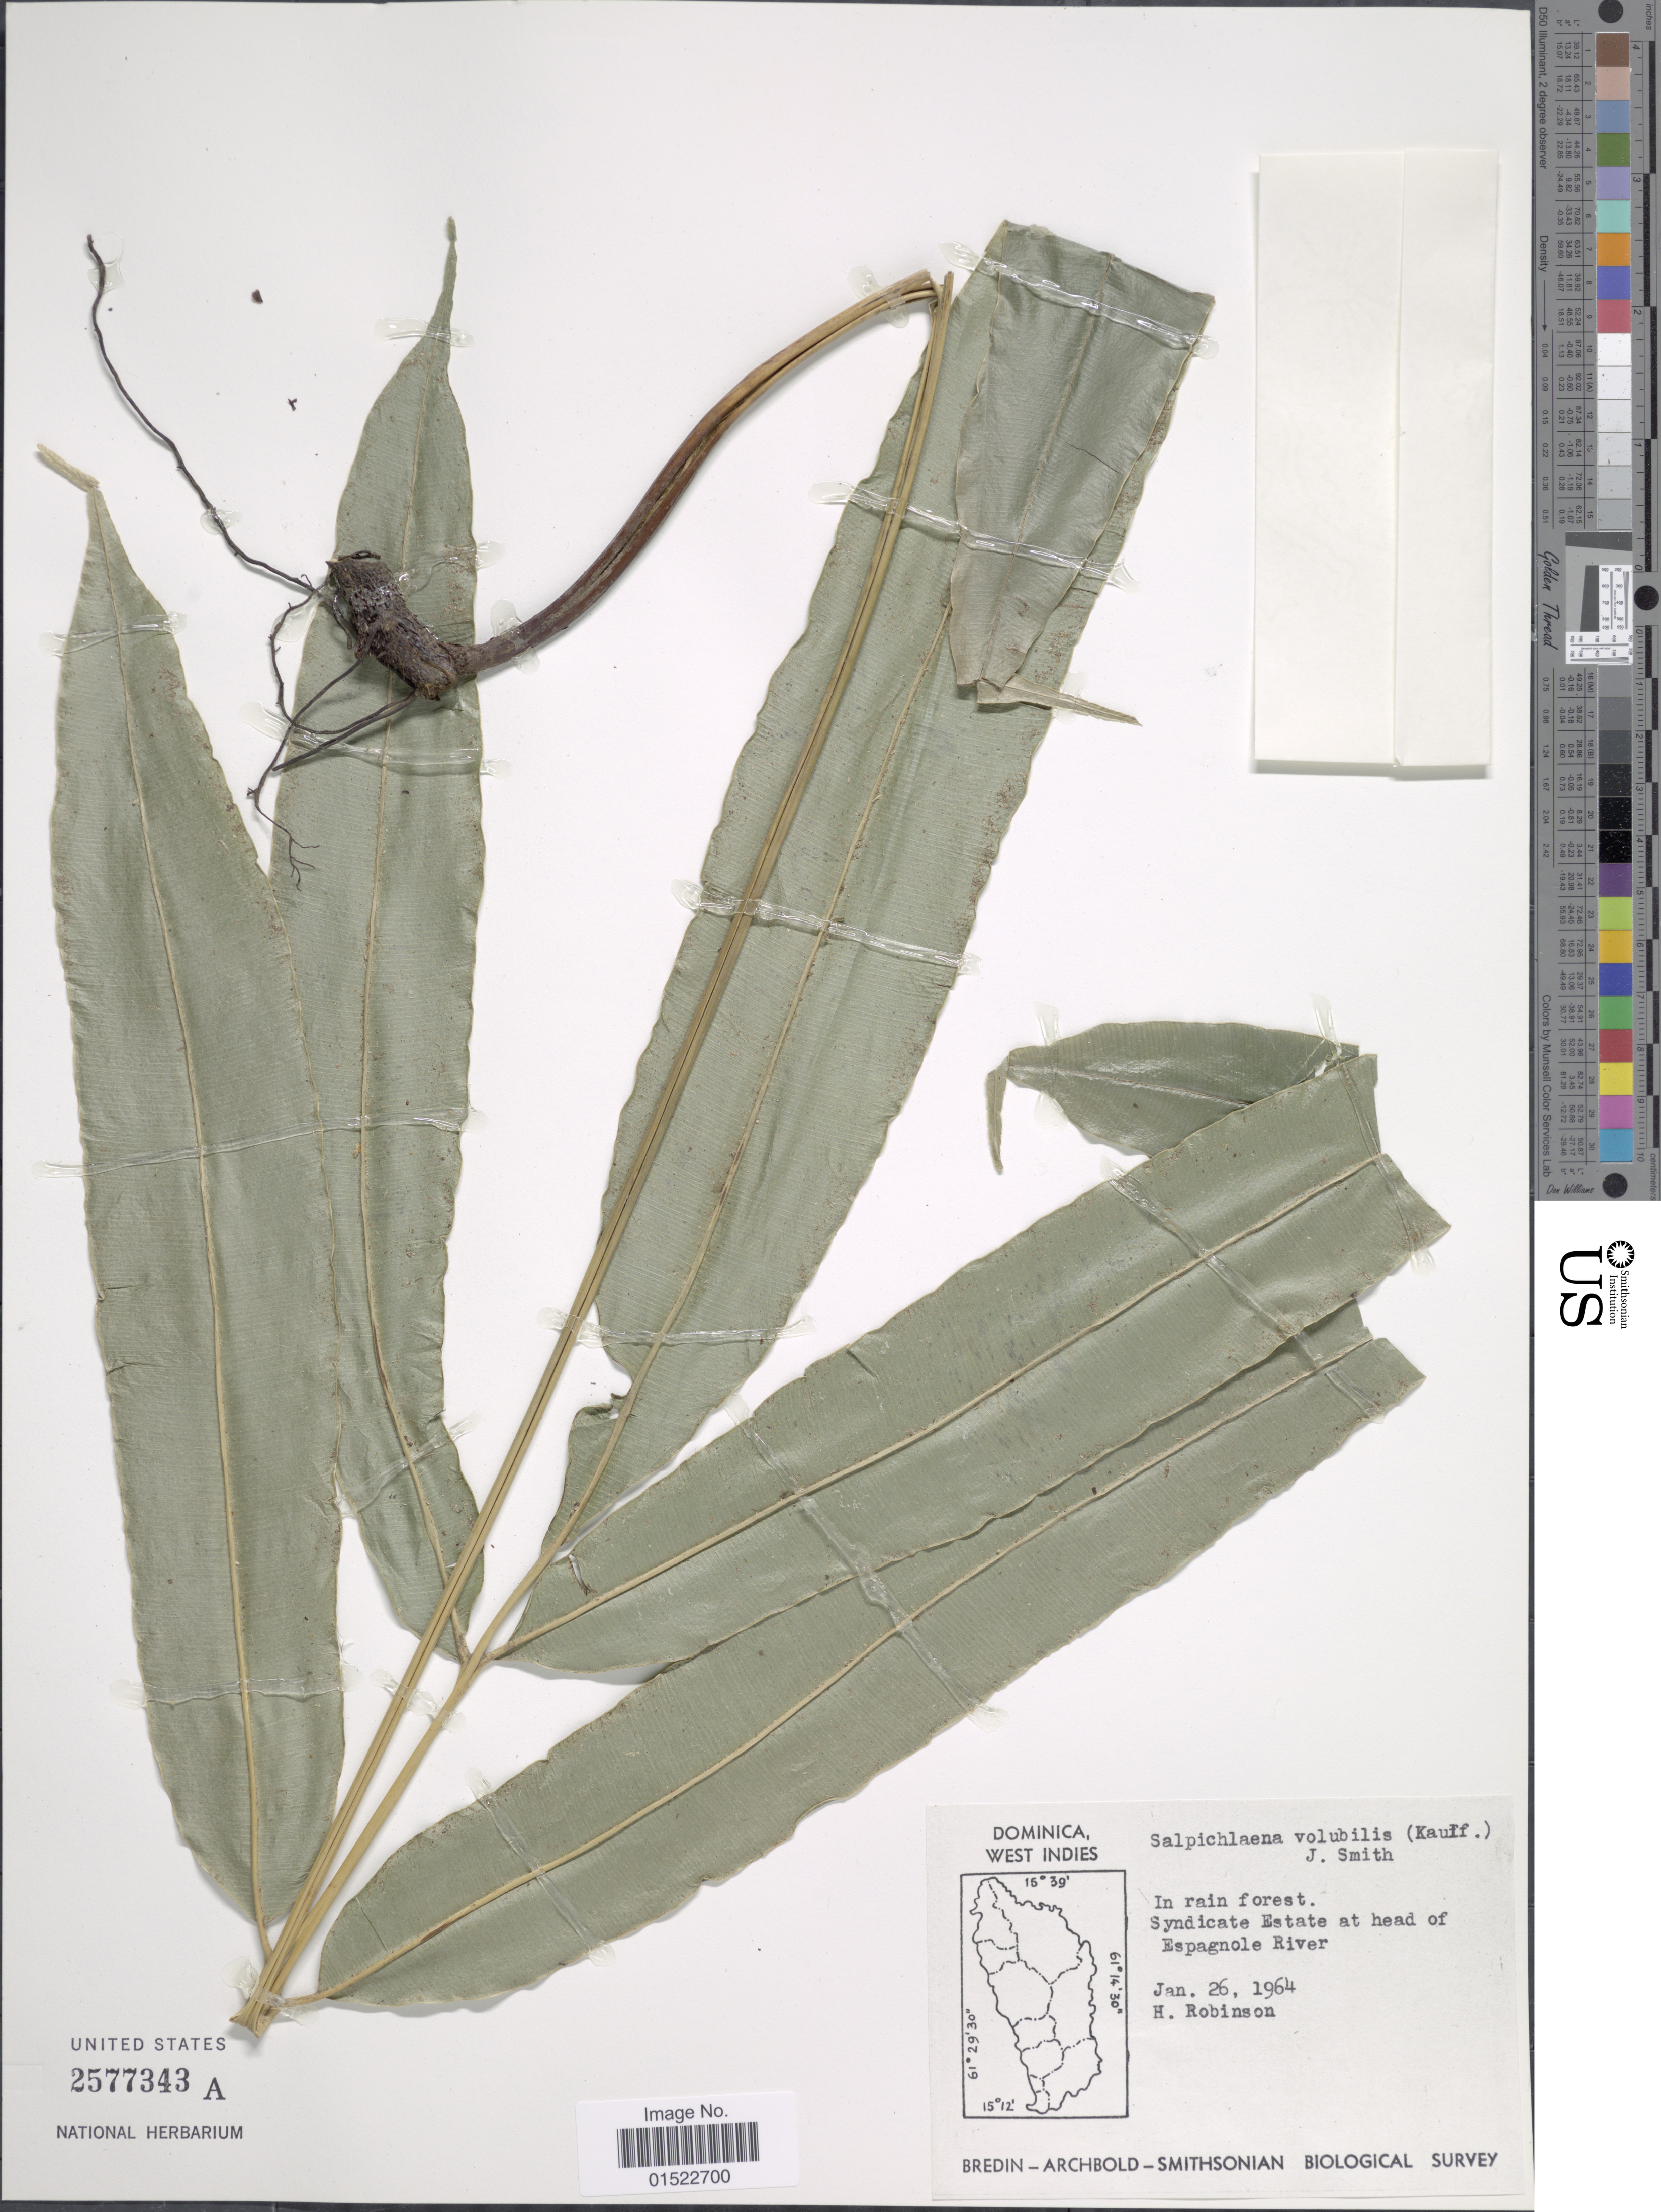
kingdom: Plantae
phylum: Tracheophyta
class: Polypodiopsida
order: Polypodiales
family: Blechnaceae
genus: Salpichlaena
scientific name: Salpichlaena volubilis subsp. volubilis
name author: (Kaulf.) J. Sm.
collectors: H. Robinson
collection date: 1964-01-26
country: Dominica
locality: Syndicate Estate athead of Espagnole River. West Indies.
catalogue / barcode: US 2577343A